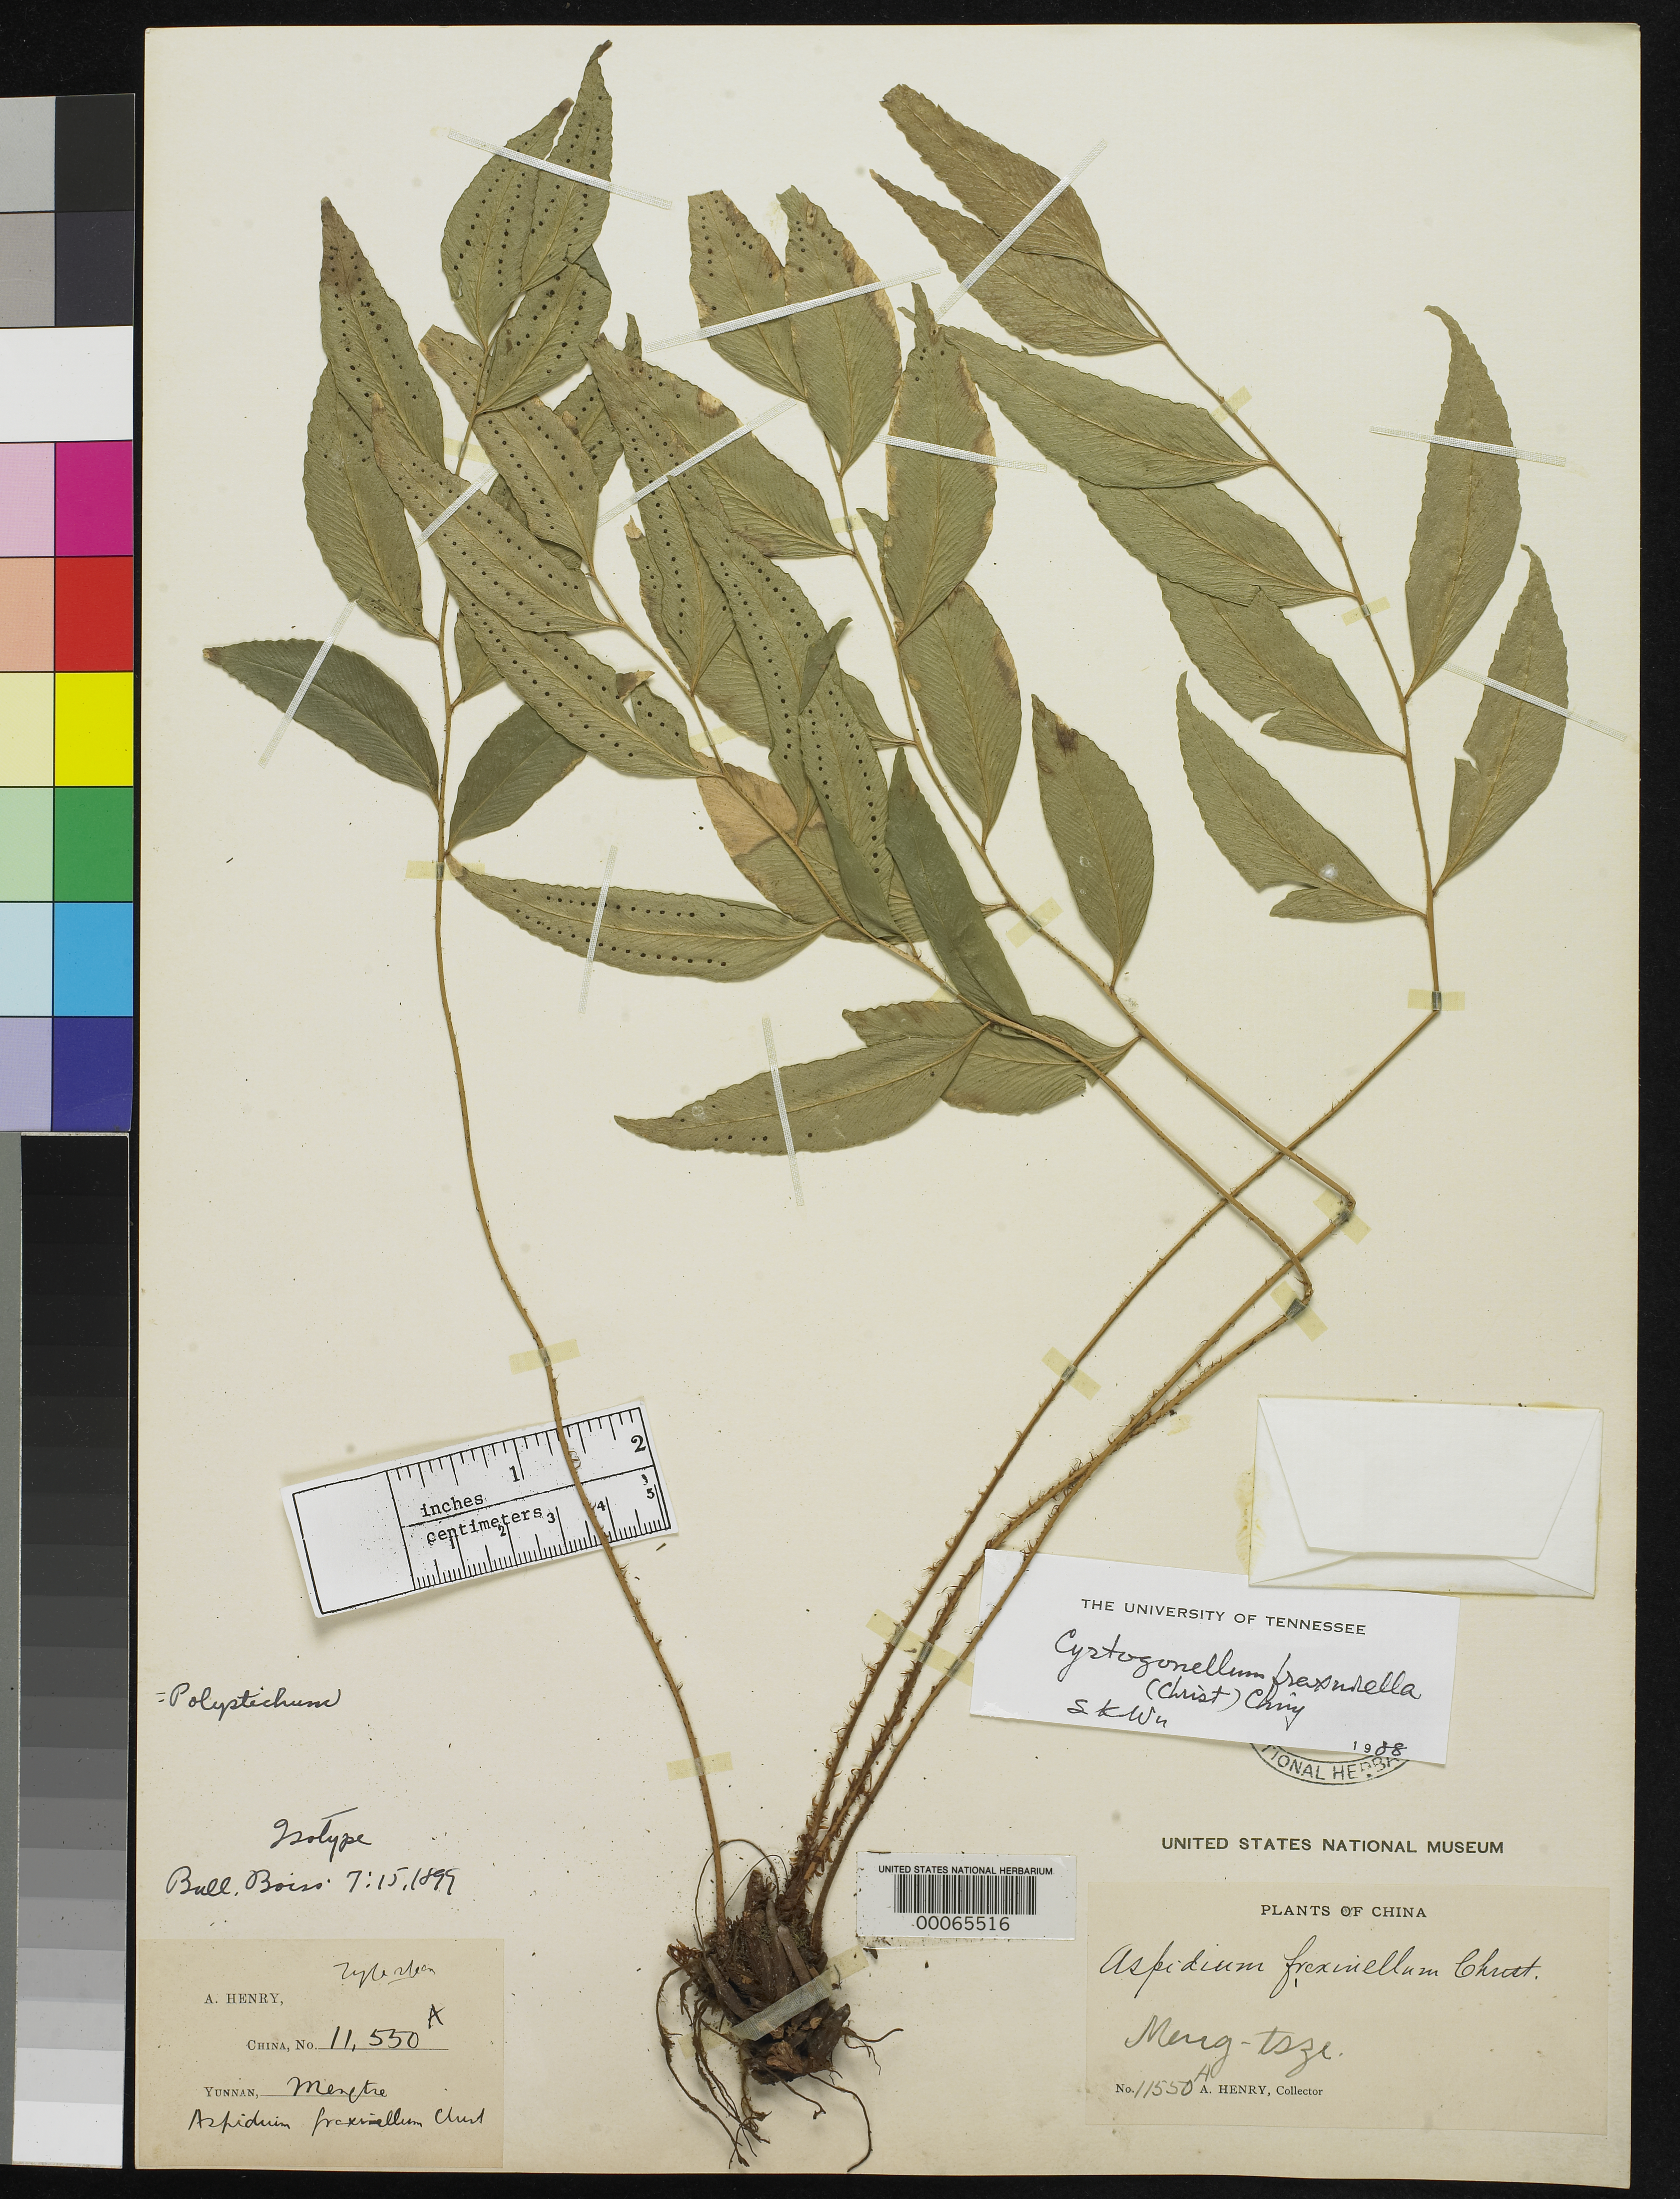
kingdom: Plantae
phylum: Tracheophyta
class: Polypodiopsida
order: Polypodiales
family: Tectariaceae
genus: Aspidium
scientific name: Aspidium fraxinellum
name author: Christ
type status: Type Collection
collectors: A. Henry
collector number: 11550 A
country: China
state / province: Yunnan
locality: Yunnan, Mengtze.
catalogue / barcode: US 458465